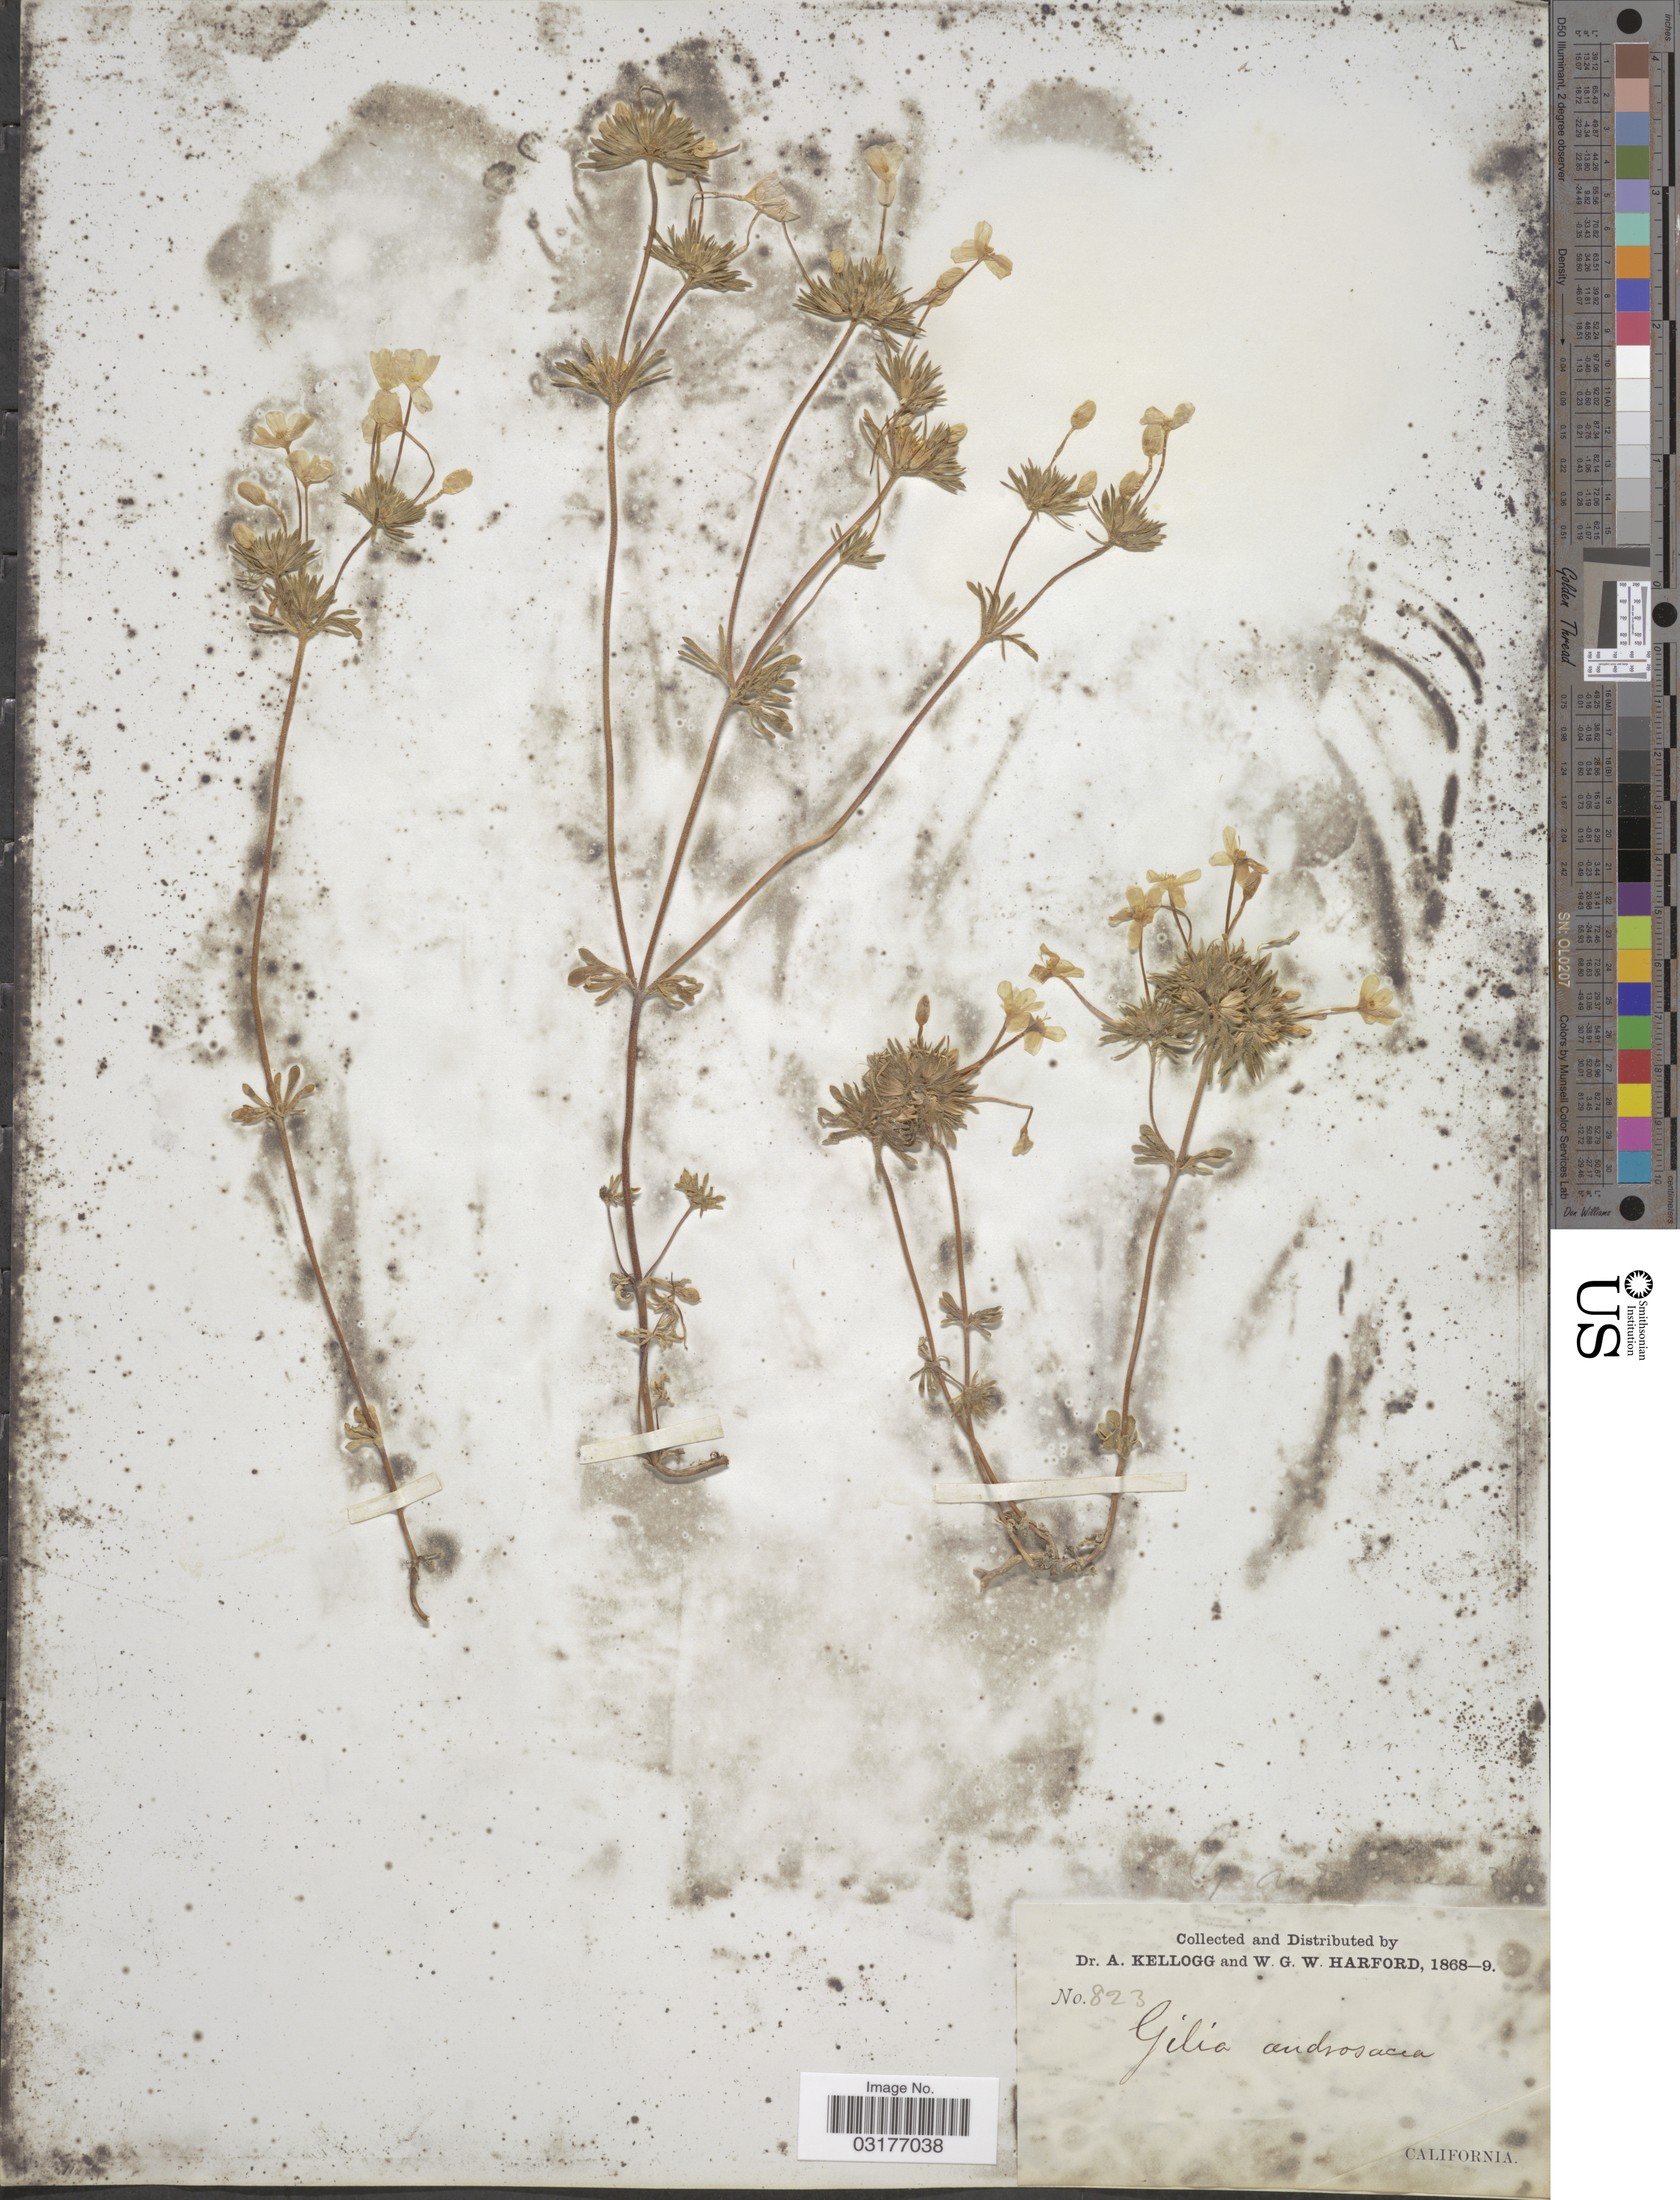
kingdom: Plantae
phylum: Tracheophyta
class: Magnoliopsida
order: Ericales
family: Polemoniaceae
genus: Leptosiphon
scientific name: Leptosiphon androsaceus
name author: Benth.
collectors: A. Kellogg & W. G. W. Harford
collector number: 823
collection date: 1868/1869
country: United States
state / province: California